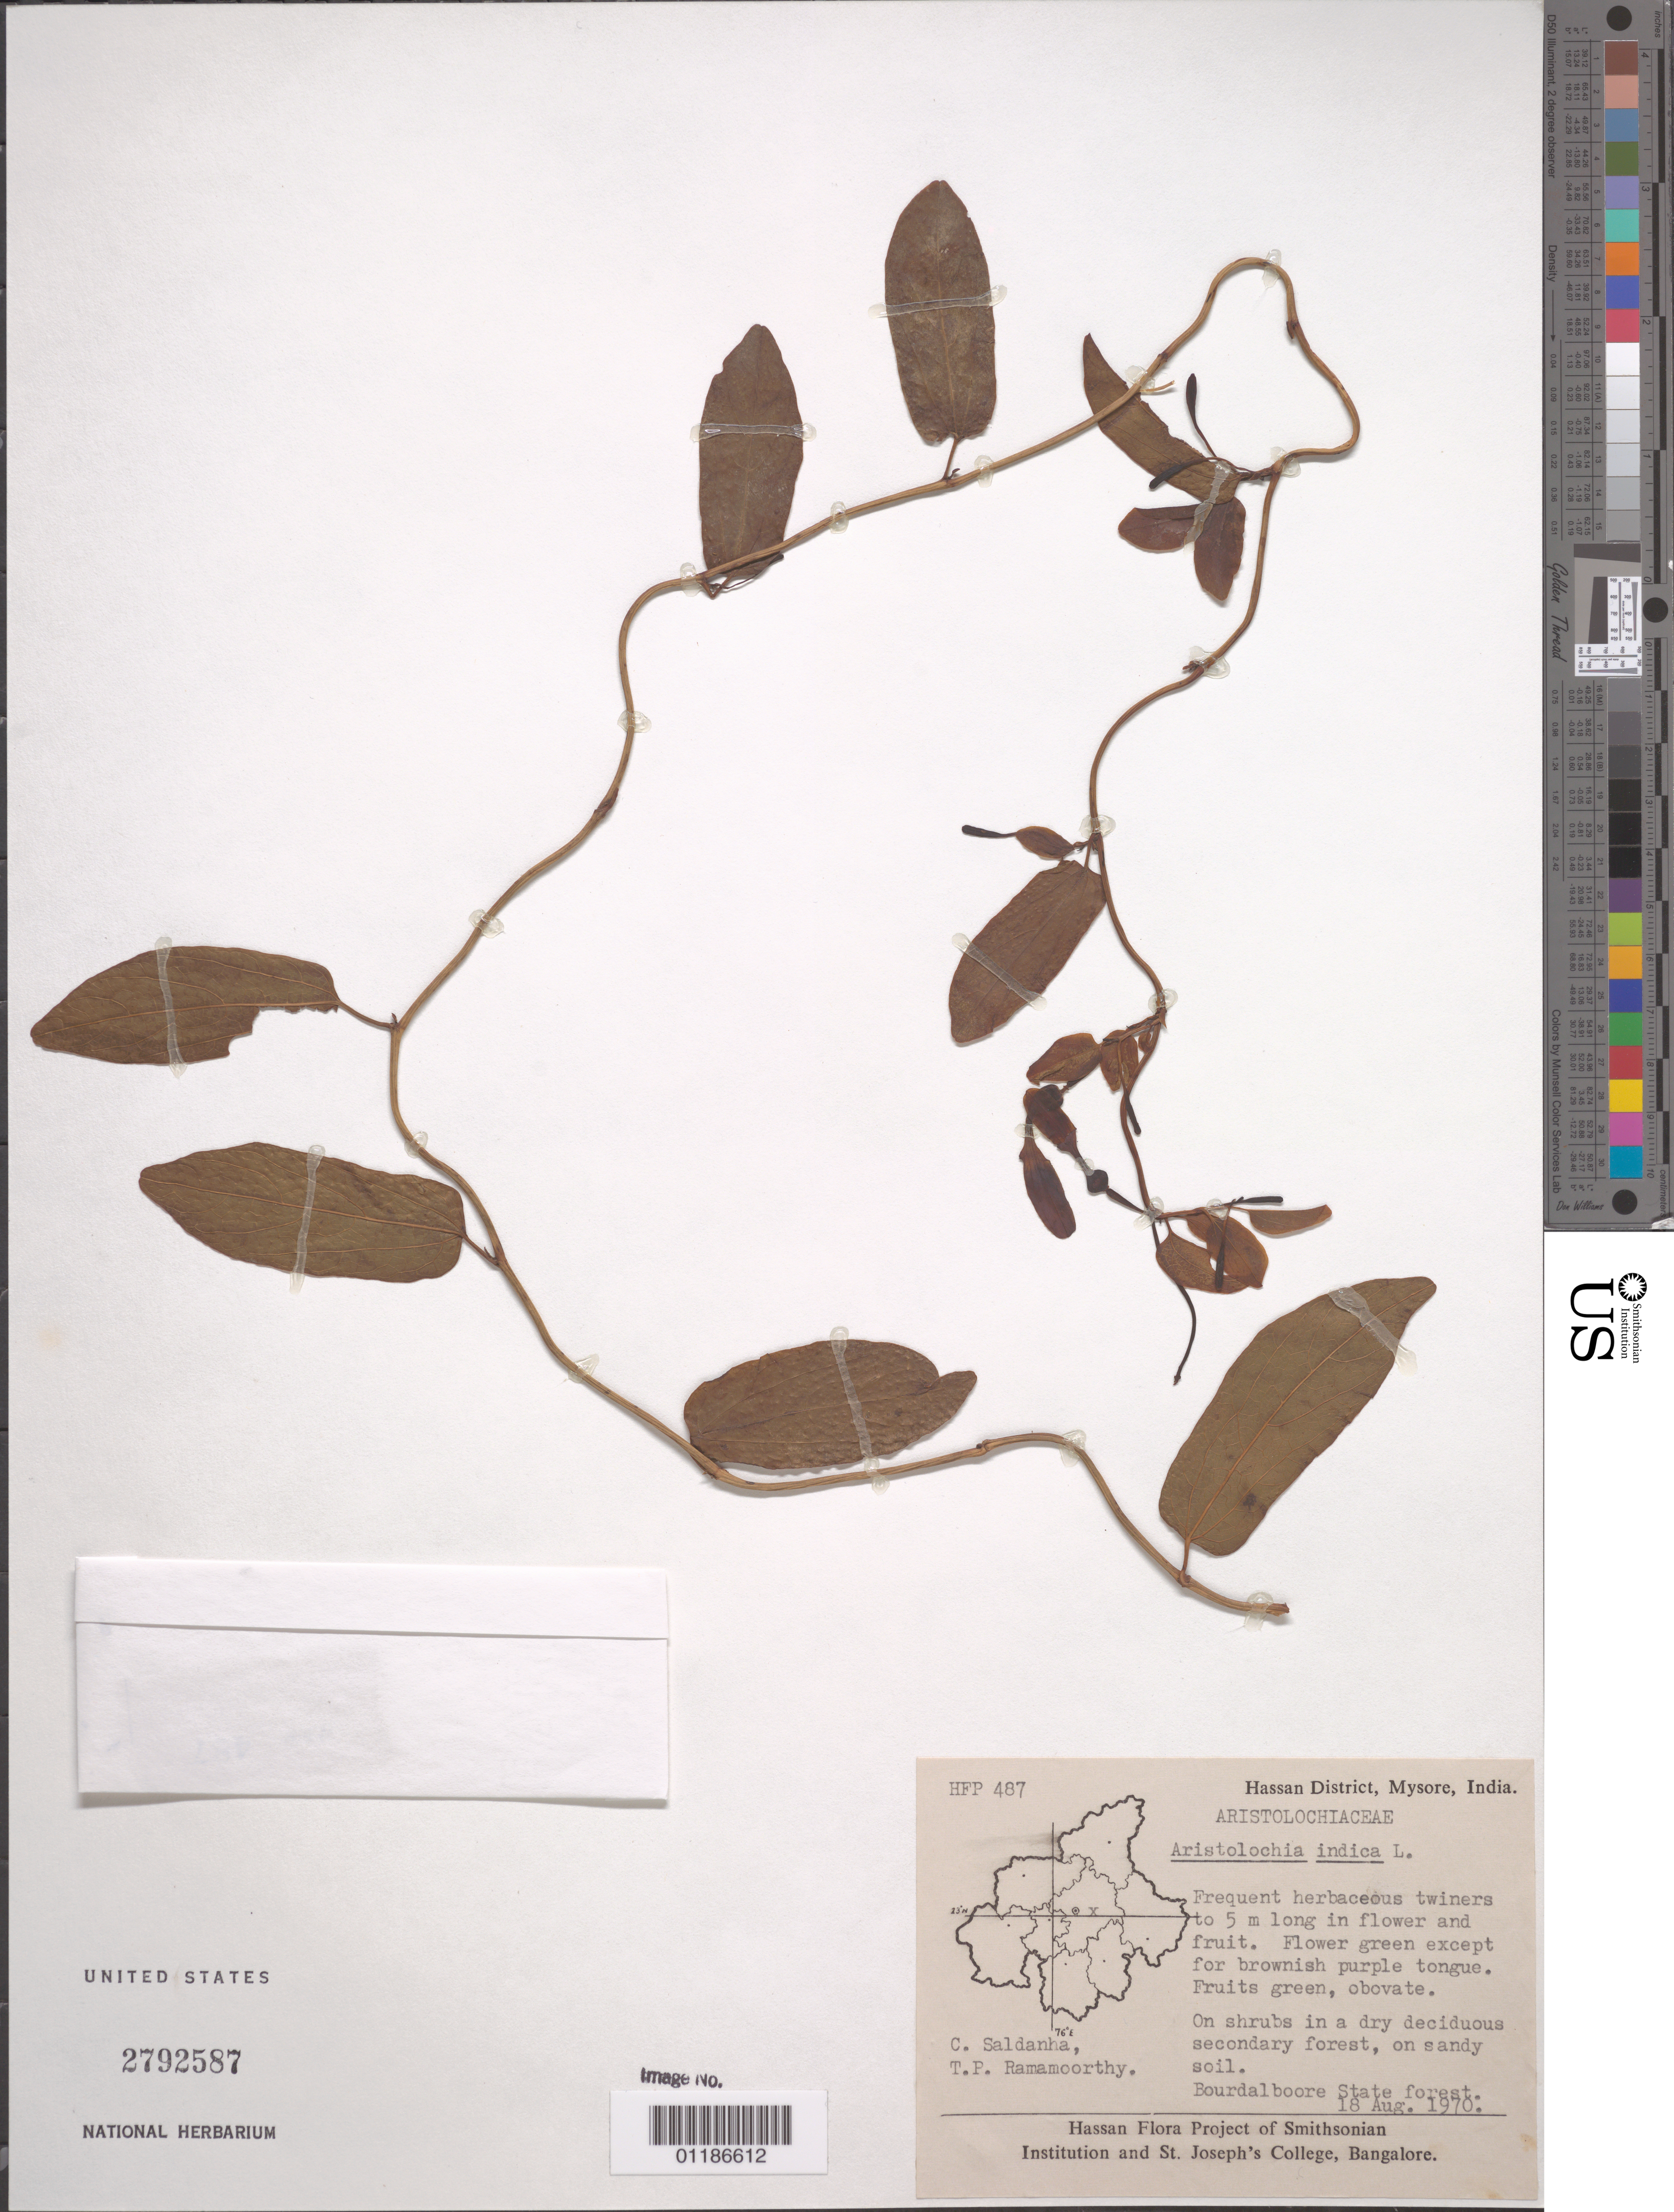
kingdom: Plantae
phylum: Tracheophyta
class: Magnoliopsida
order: Piperales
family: Aristolochiaceae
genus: Aristolochia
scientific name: Aristolochia indica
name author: L.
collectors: C. J. Saldanha & T. P. Ramamoorthy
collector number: HFP487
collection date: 1970-08-18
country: India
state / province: Karnataka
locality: On shrubs in a dry deciduous secondary forest, on sandy soil. Bourdalboore State forest.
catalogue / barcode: US 2792587